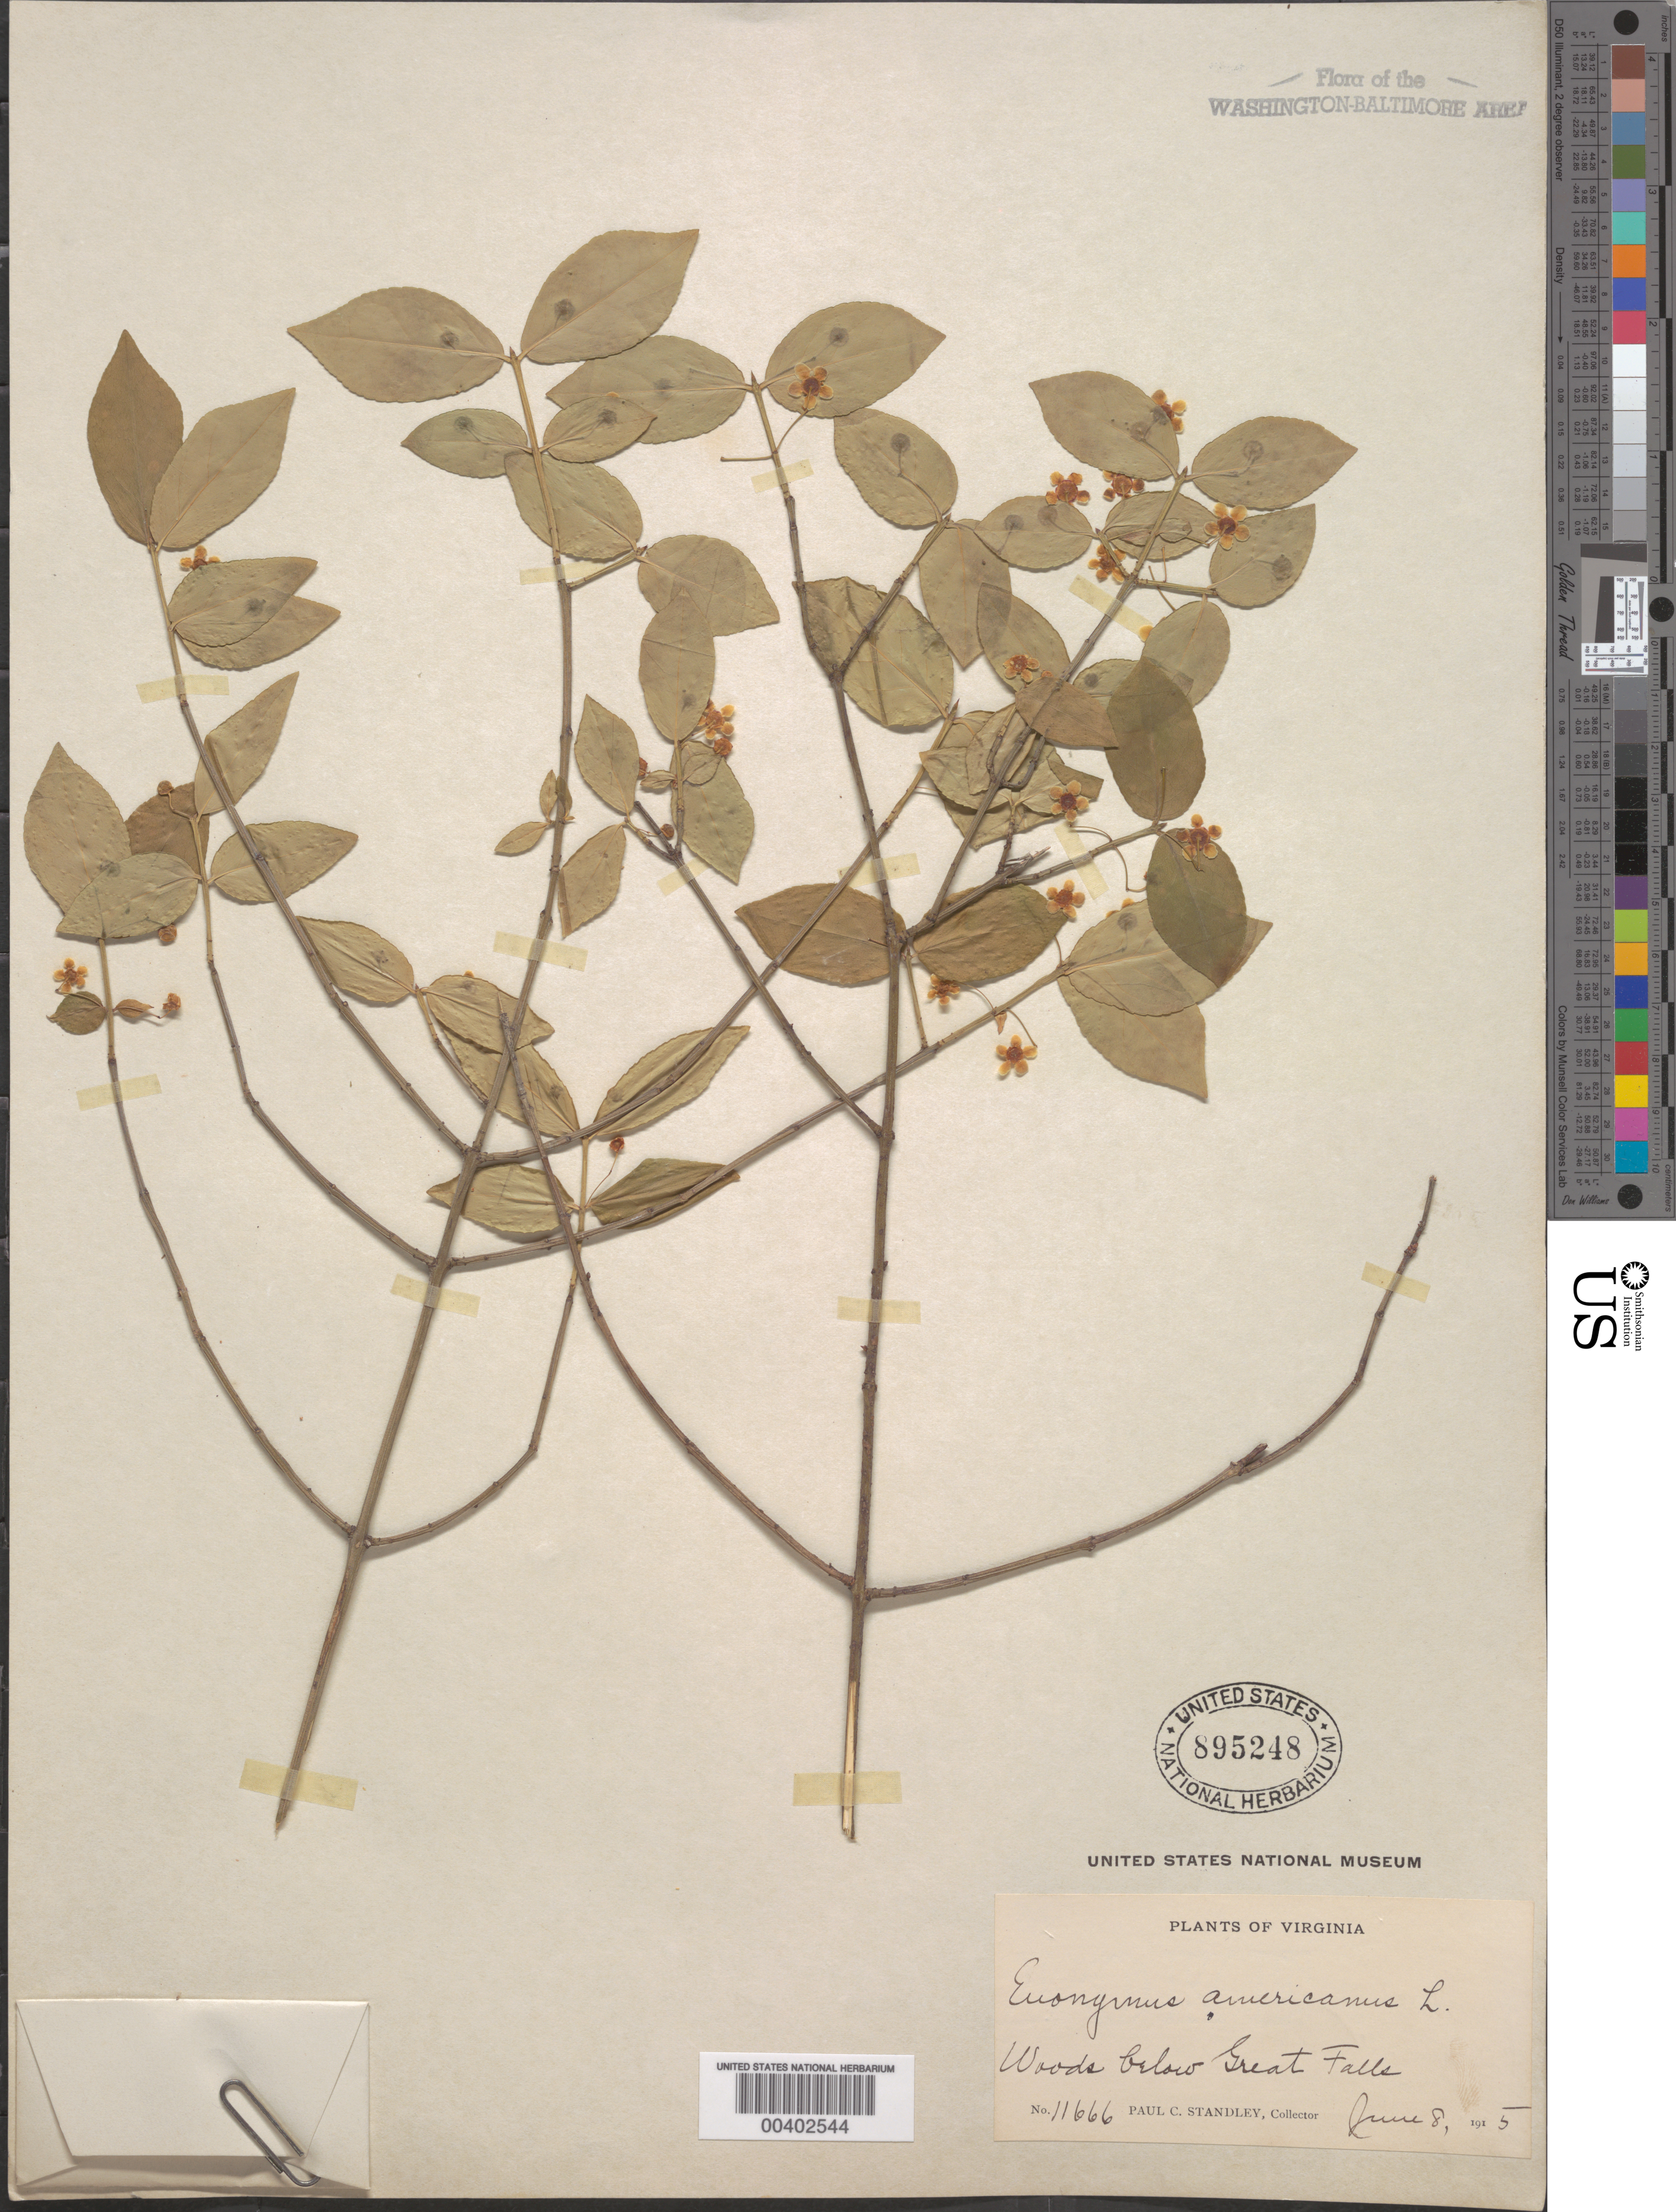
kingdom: Plantae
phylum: Tracheophyta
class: Magnoliopsida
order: Celastrales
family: Celastraceae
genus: Euonymus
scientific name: Euonymus americanus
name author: L.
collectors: P. C. Standley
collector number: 11666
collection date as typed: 08 Jun 1915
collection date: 1915-06-08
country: United States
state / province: Virginia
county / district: Fairfax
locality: below Great Falls C. and O. Canal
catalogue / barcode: US 895248